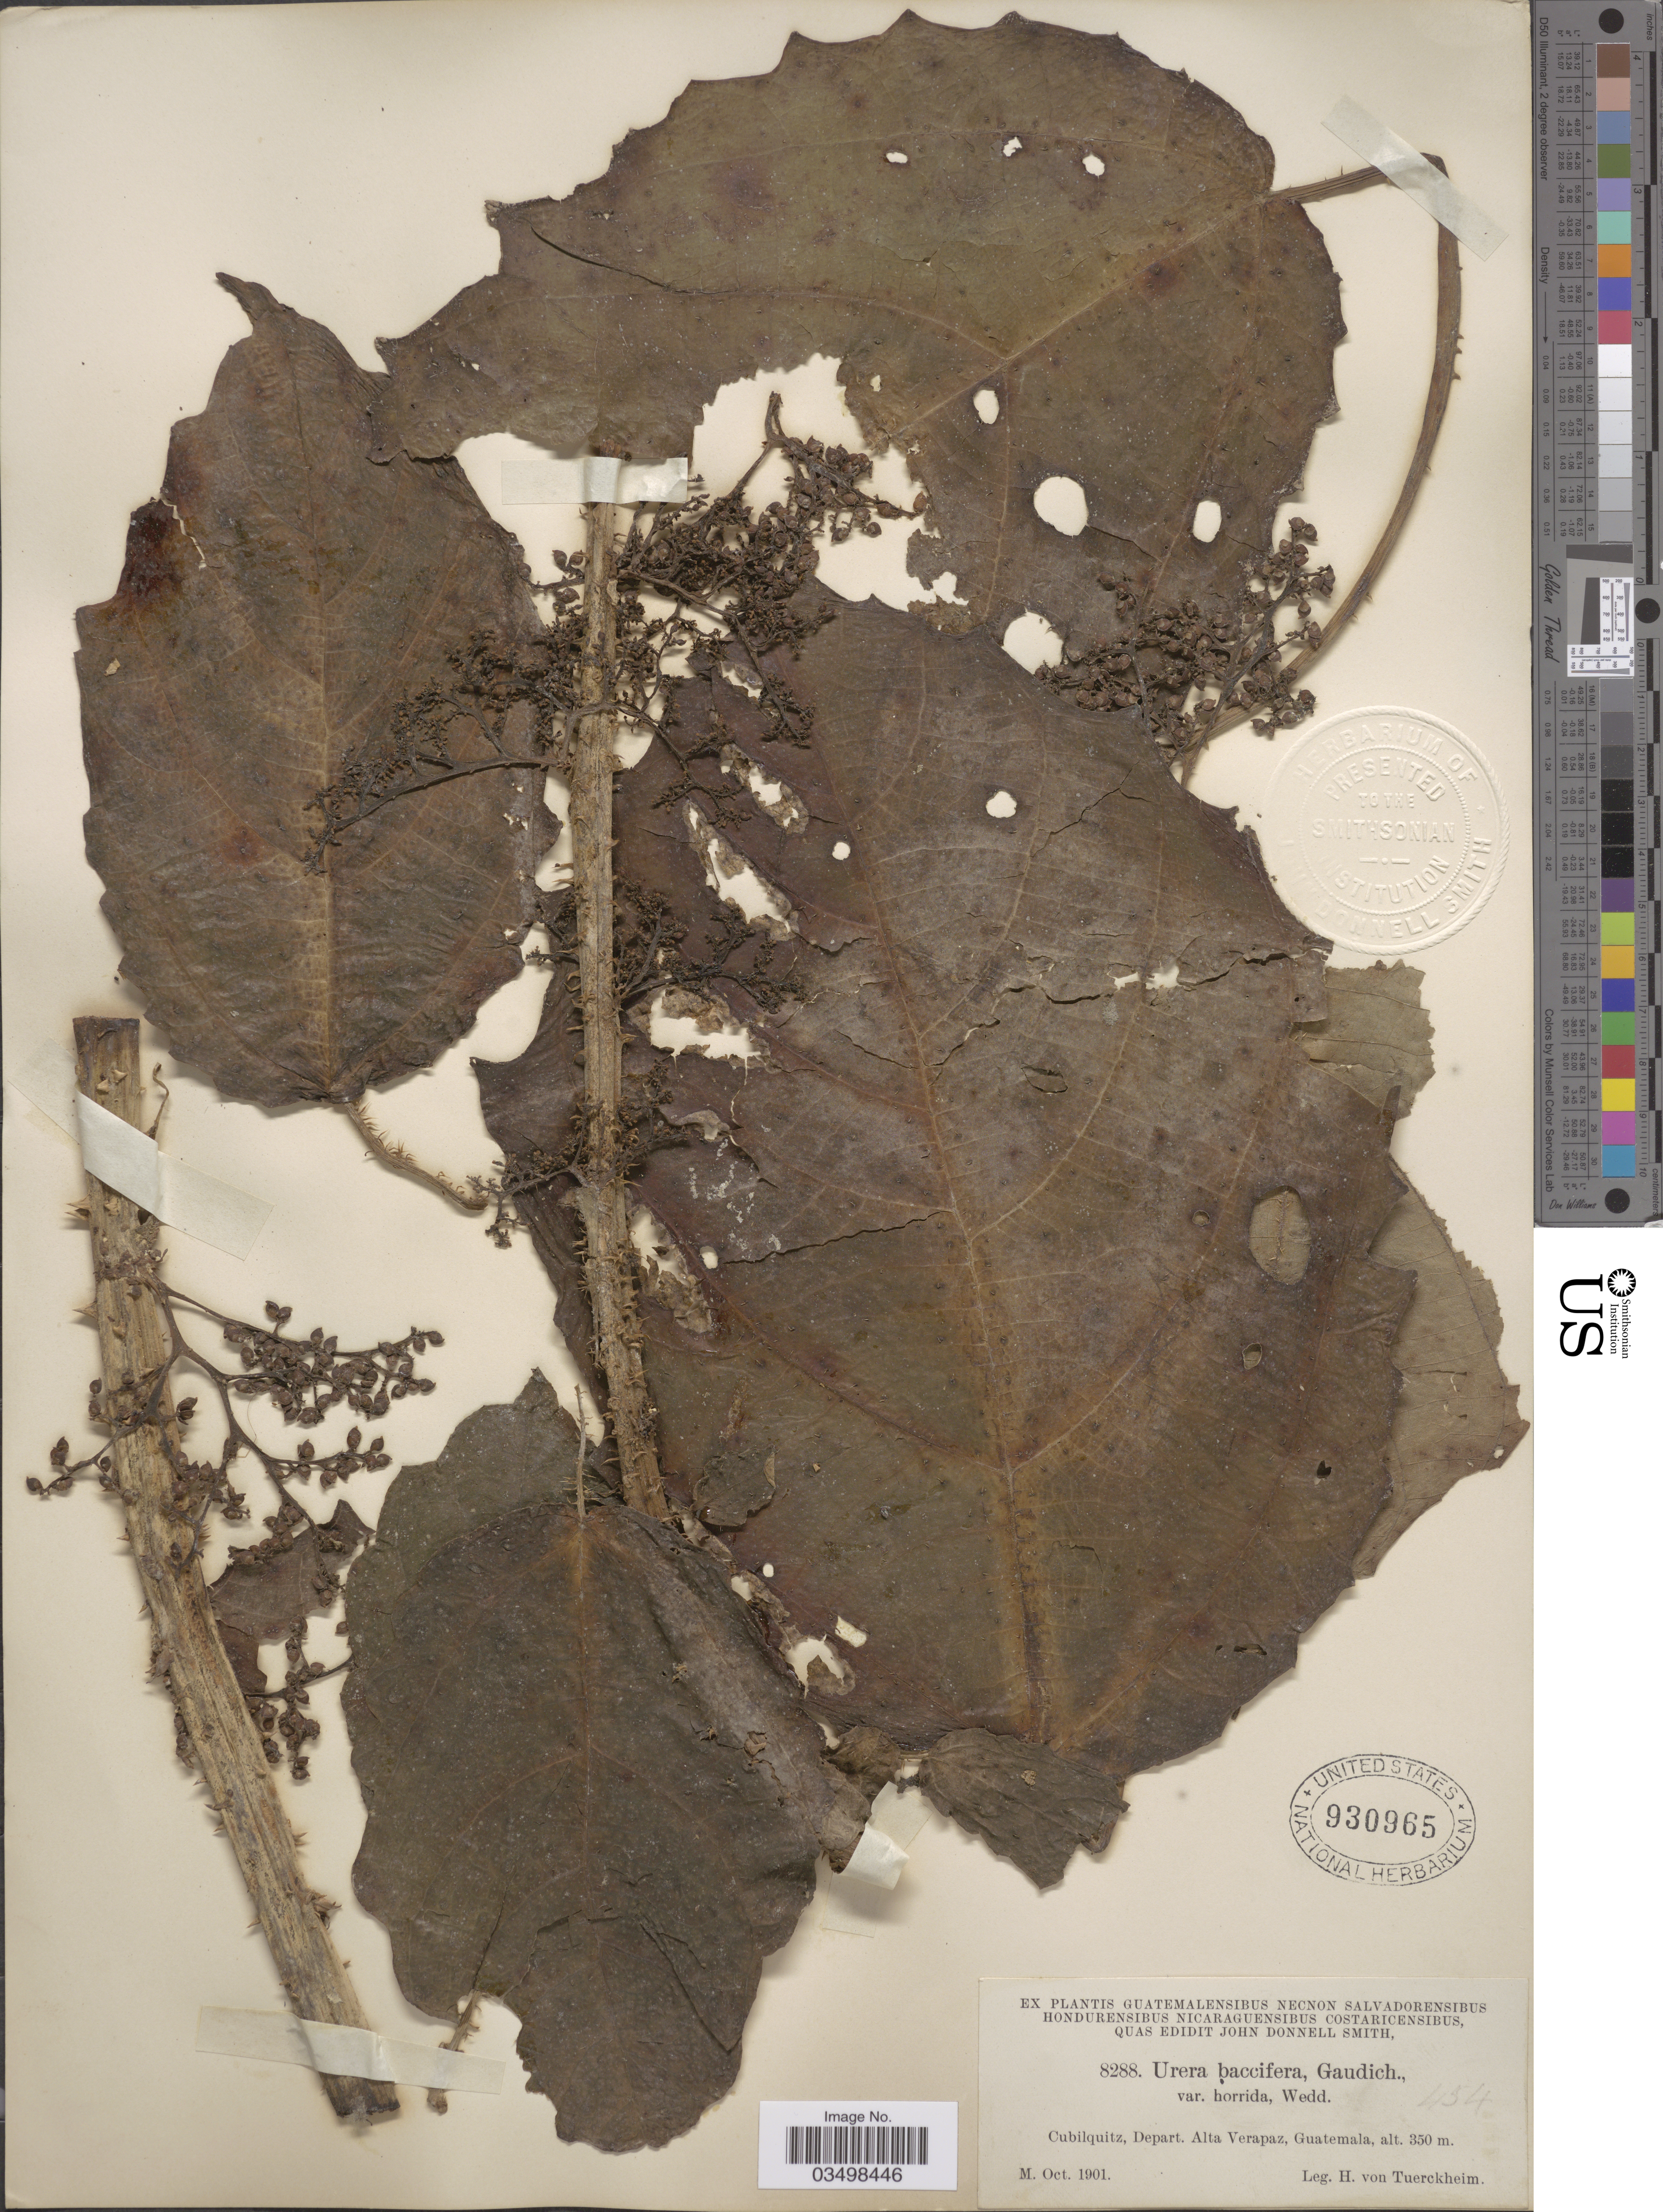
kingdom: Plantae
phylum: Tracheophyta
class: Magnoliopsida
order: Rosales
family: Urticaceae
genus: Urera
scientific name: Urera baccifera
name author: (L.) Gaudich. ex Wedd.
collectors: H. von Türckheim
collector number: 8288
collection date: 1901-10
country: Guatemala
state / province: Alta Verapaz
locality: Cubilquitz, Depart. Alta Verapaz.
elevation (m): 350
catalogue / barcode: US 930965